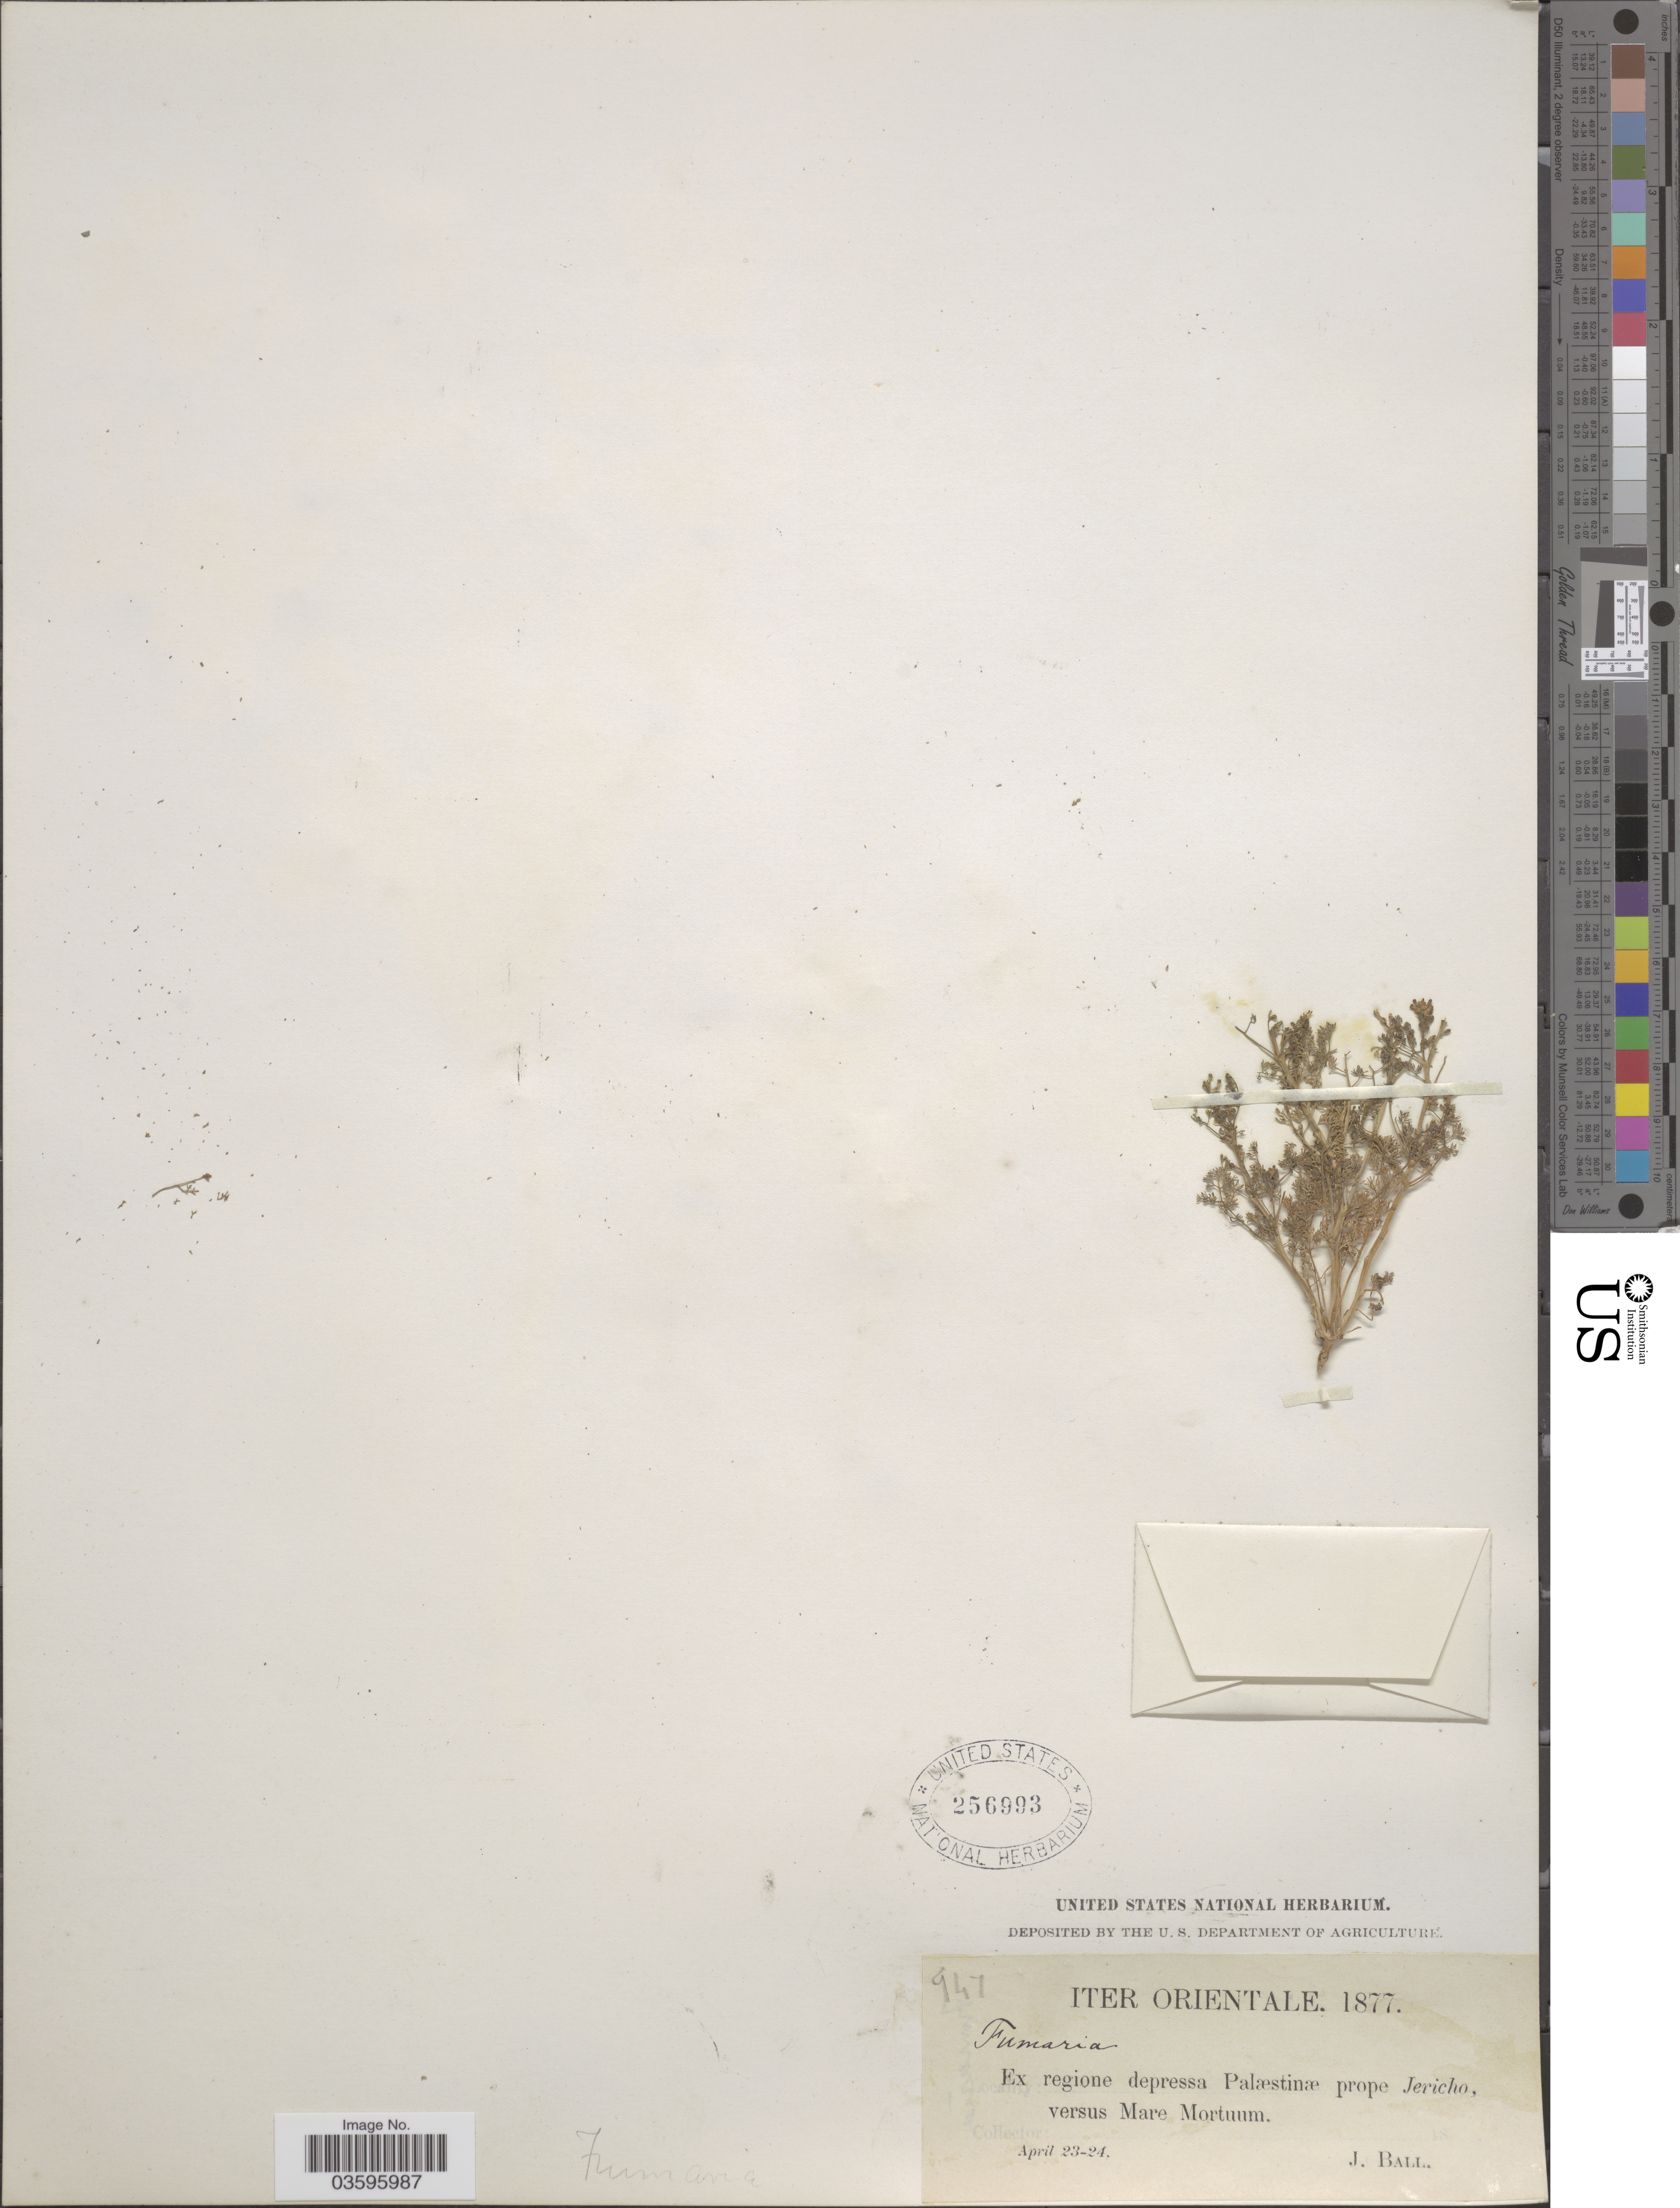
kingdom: Plantae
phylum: Tracheophyta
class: Magnoliopsida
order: Ranunculales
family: Papaveraceae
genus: Fumaria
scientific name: Fumaria sp.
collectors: J. Ball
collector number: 947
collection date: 1877-04-23/1877-04-24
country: Israel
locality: Iter Orientale. Ex regione depressa Palæstinæ prope Jericho, versus Mare Mortuum.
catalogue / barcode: US 256993